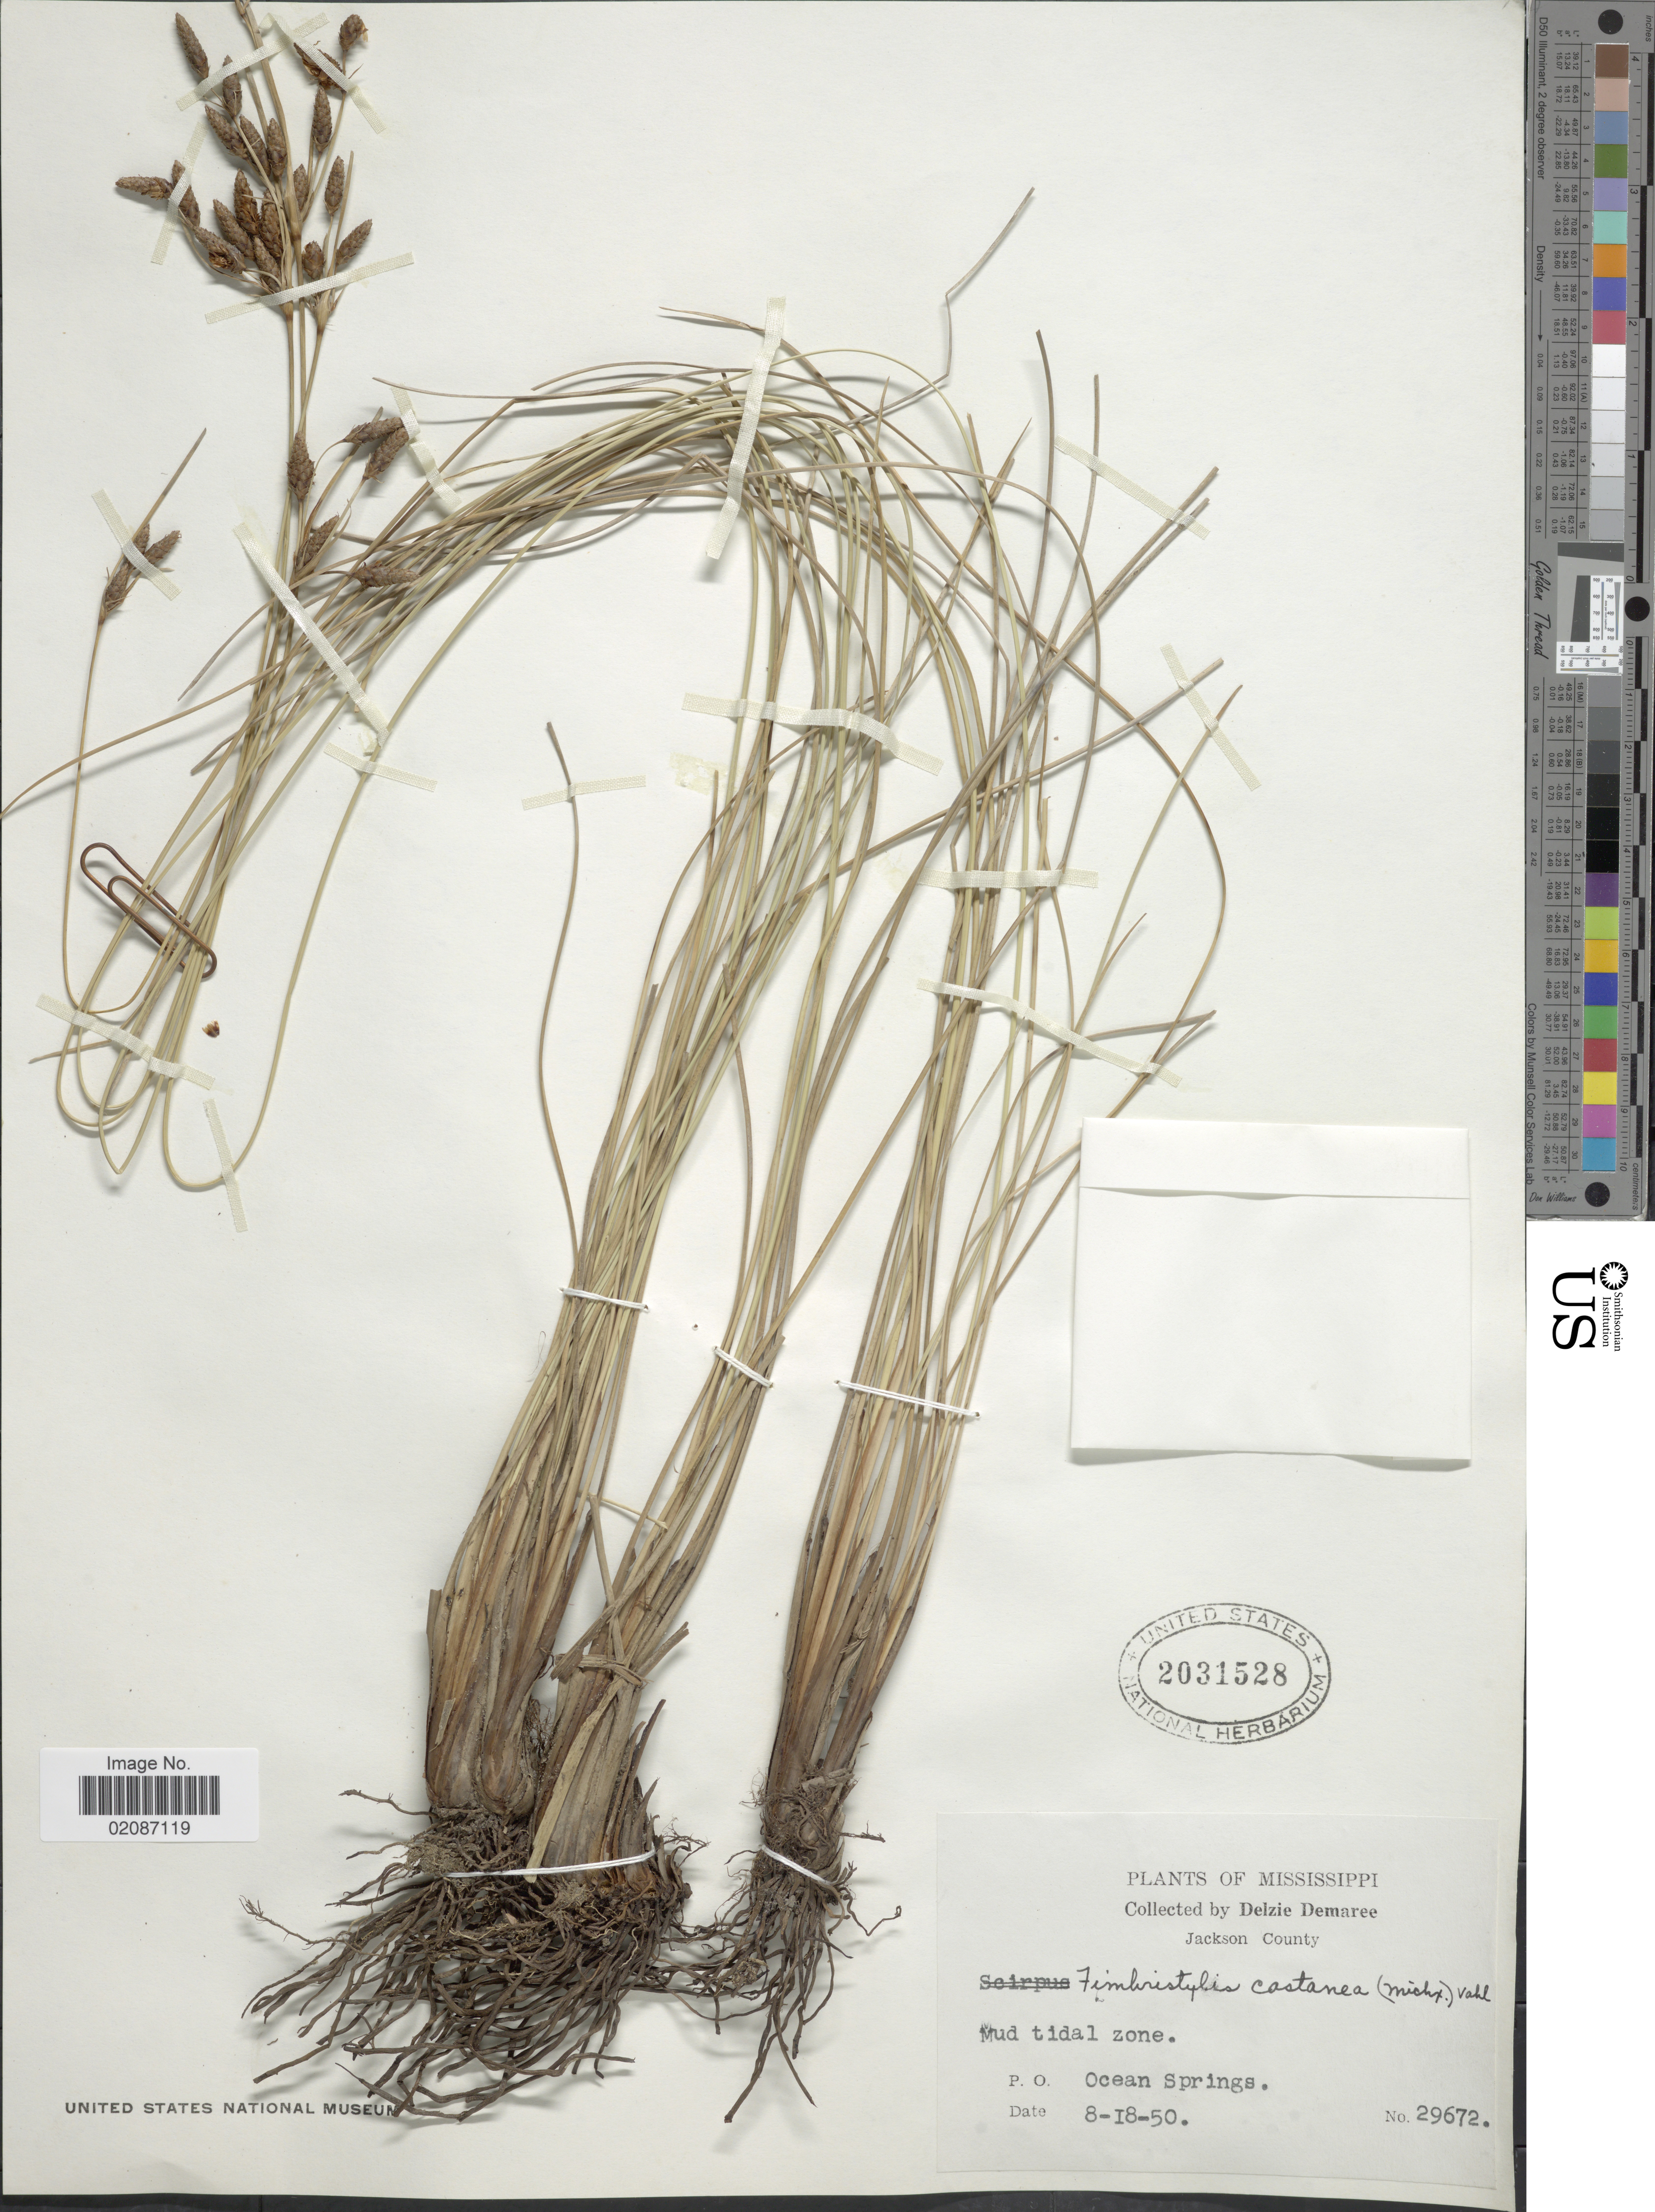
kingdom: Plantae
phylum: Tracheophyta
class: Liliopsida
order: Poales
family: Cyperaceae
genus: Fimbristylis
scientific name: Fimbristylis puberula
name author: (Michx.) Vahl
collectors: D. Demaree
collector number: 29672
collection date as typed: Transcribed d/m/y: 18/8/50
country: United States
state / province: Mississippi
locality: Jackson County, P.O. Ocean Springs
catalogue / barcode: US 2031528